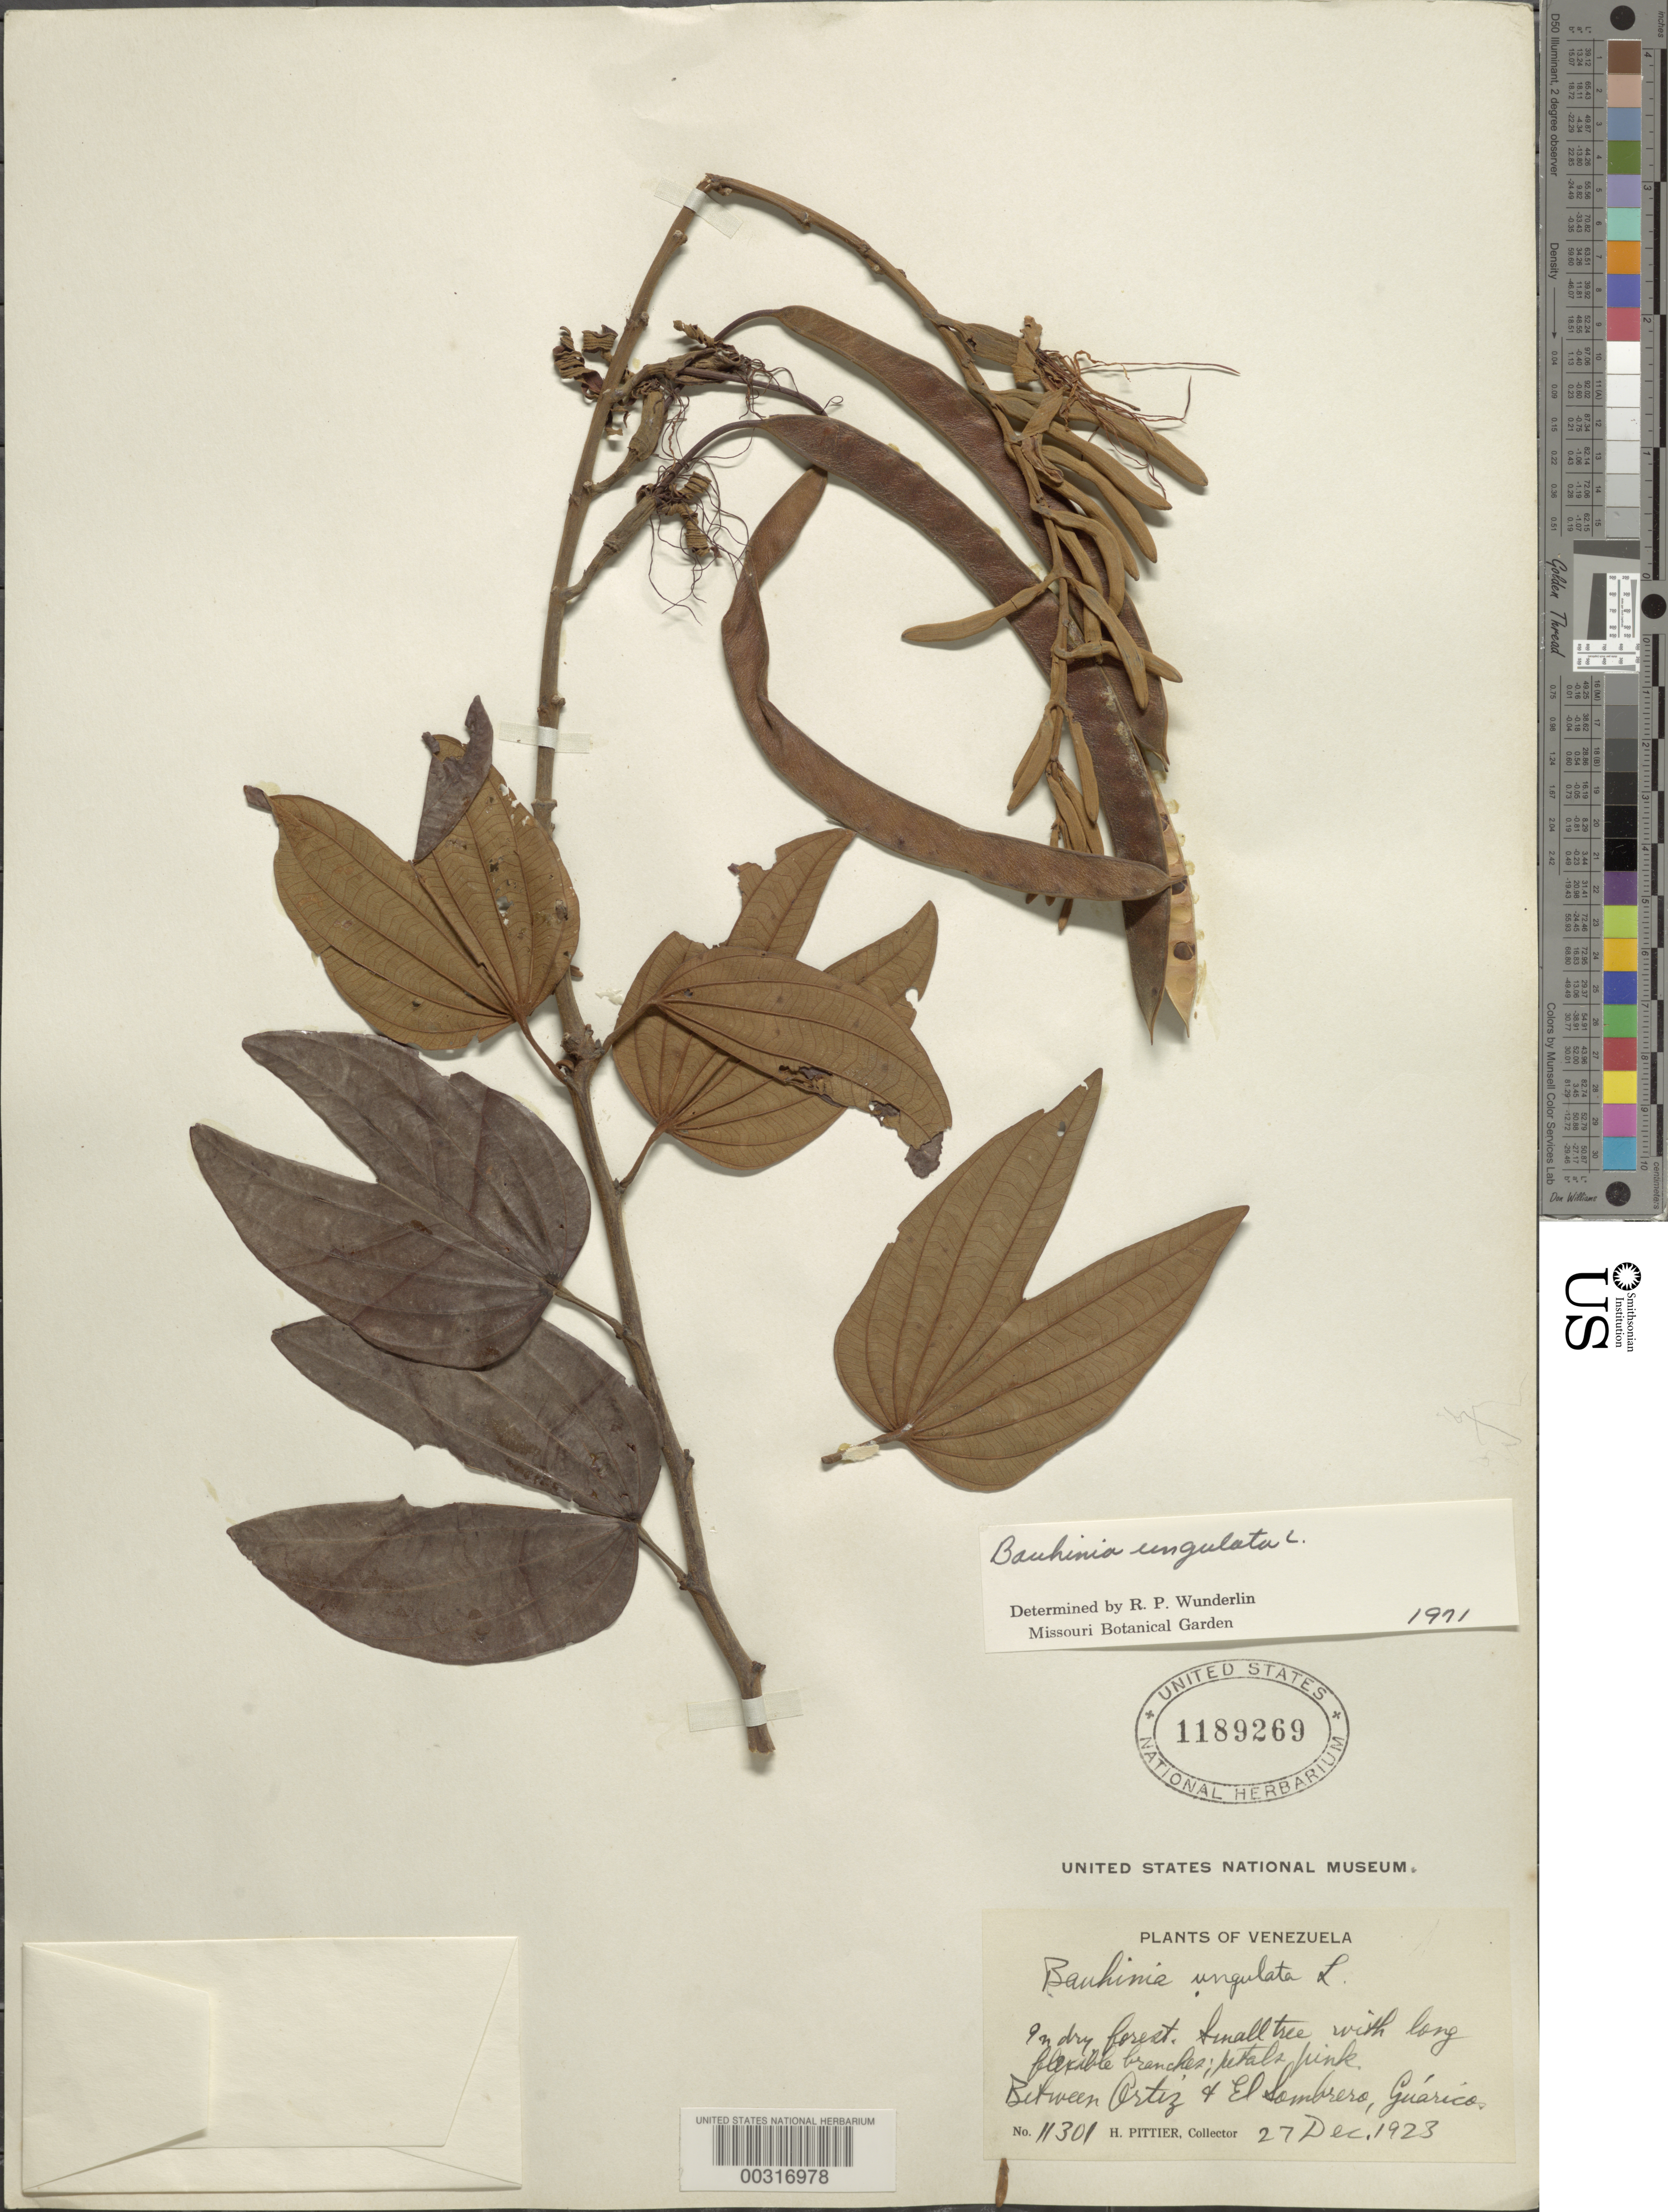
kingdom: Plantae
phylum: Tracheophyta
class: Magnoliopsida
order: Fabales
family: Fabaceae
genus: Bauhinia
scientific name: Bauhinia ungulata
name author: L.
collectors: H. F. Pittier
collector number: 11301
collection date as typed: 27 Dec 1923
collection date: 1923-12-27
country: Venezuela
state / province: Guárico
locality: Between ortiz and el sombrero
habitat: Dry forest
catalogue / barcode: US 1189269